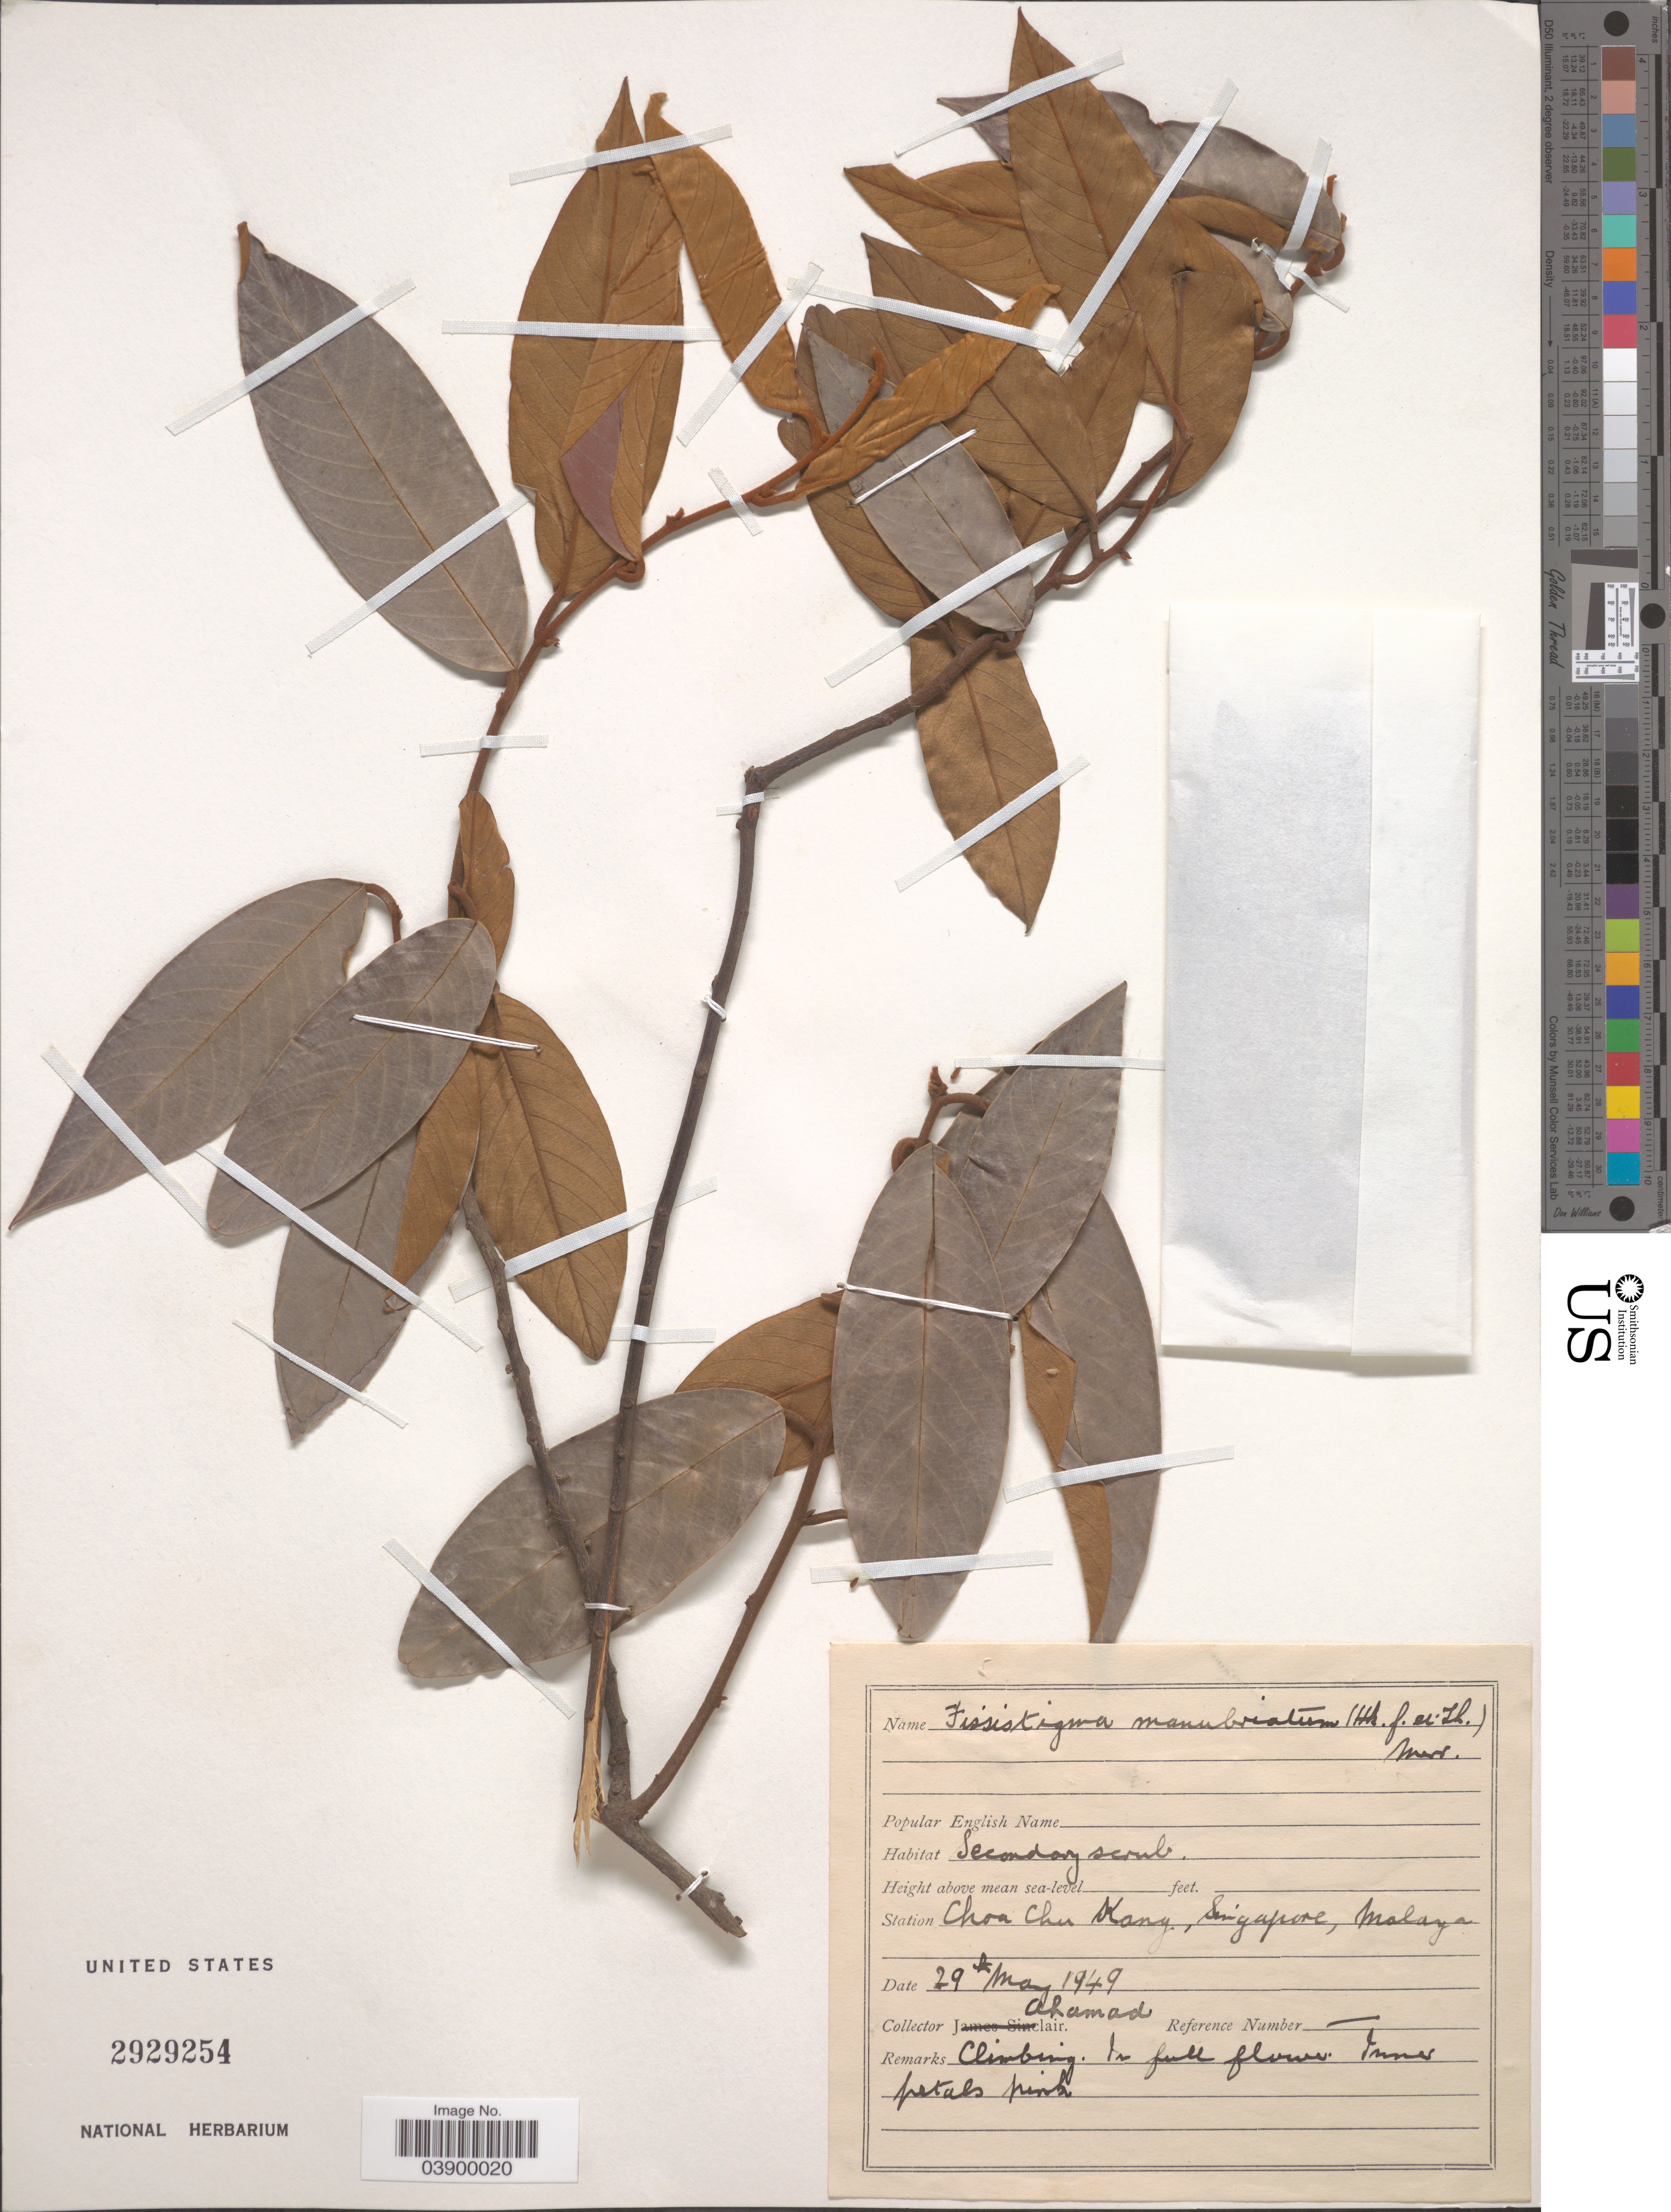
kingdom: Plantae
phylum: Tracheophyta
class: Magnoliopsida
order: Magnoliales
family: Annonaceae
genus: Fissistigma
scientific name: Fissistigma manubriatum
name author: (Hook. f. & Thomson) Merr.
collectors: Ahamad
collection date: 1949-05-29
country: Singapore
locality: Station Choa Chu Kang, Malaya.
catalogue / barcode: US 2929254